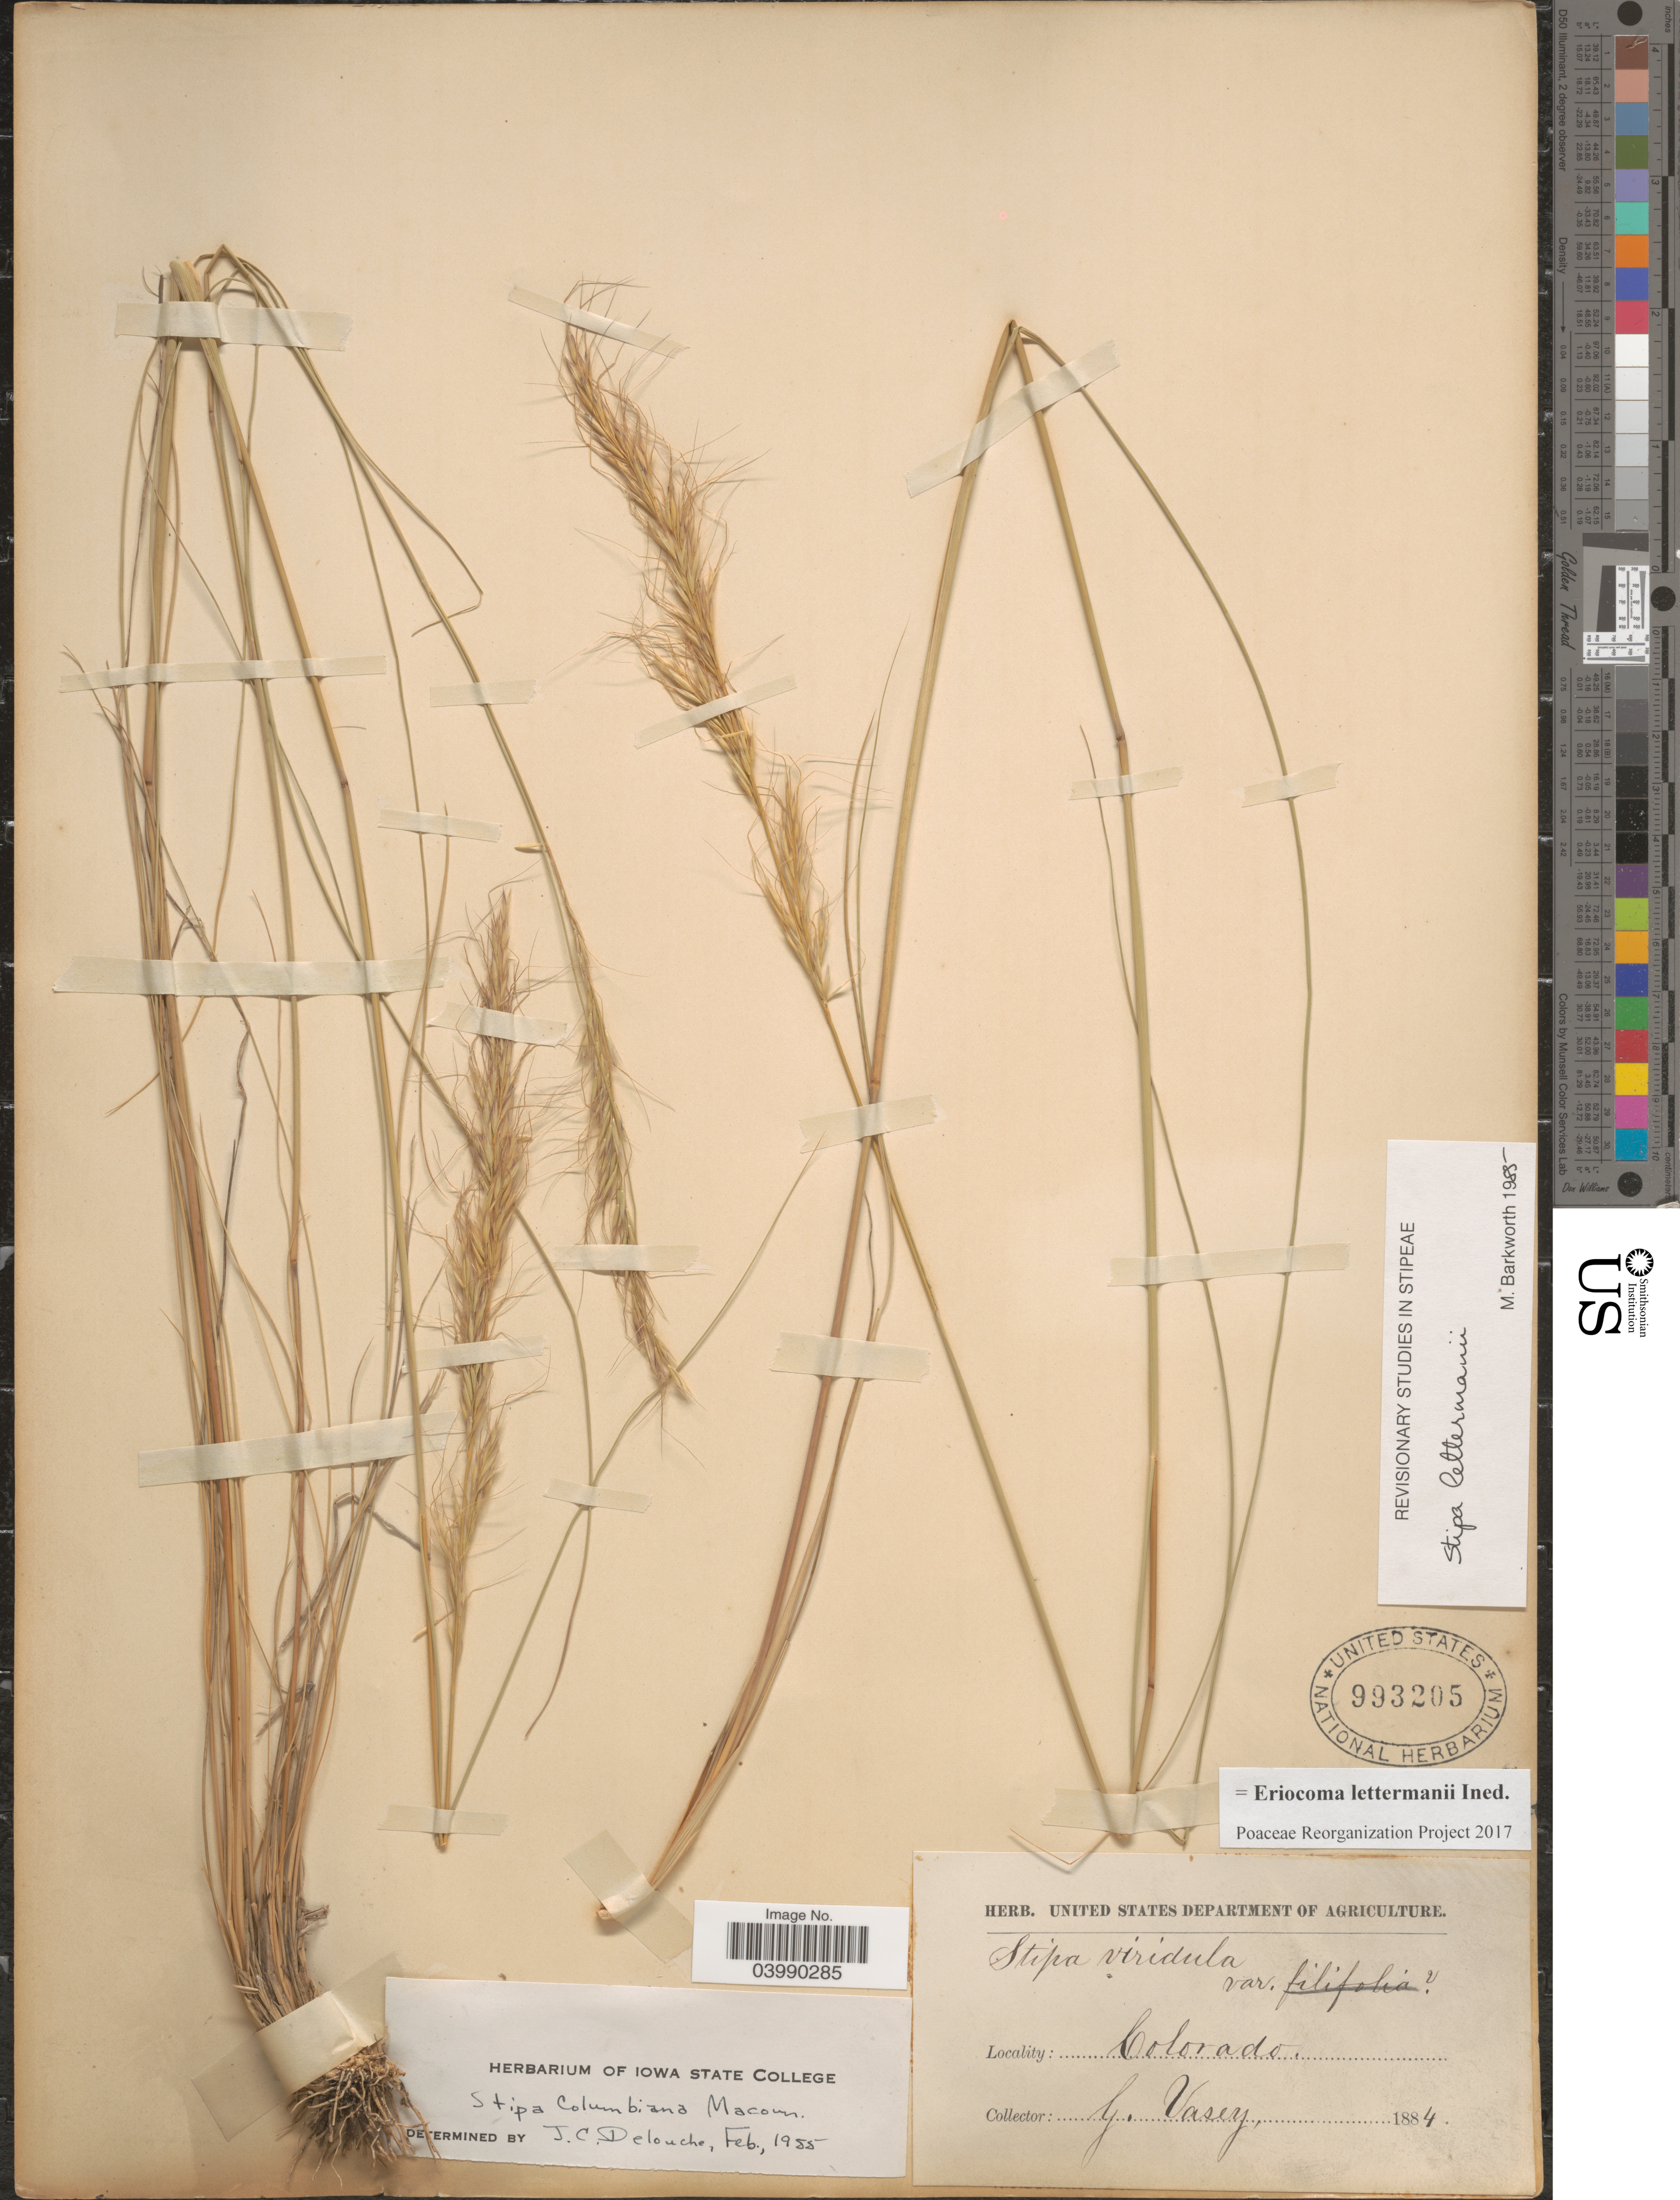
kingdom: Plantae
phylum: Tracheophyta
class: Liliopsida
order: Poales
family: Poaceae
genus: Eriocoma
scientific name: Eriocoma lettermanii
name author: (Vasey) Romasch.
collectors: G. Vasey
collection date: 1884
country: United States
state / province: Colorado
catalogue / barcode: US 993205